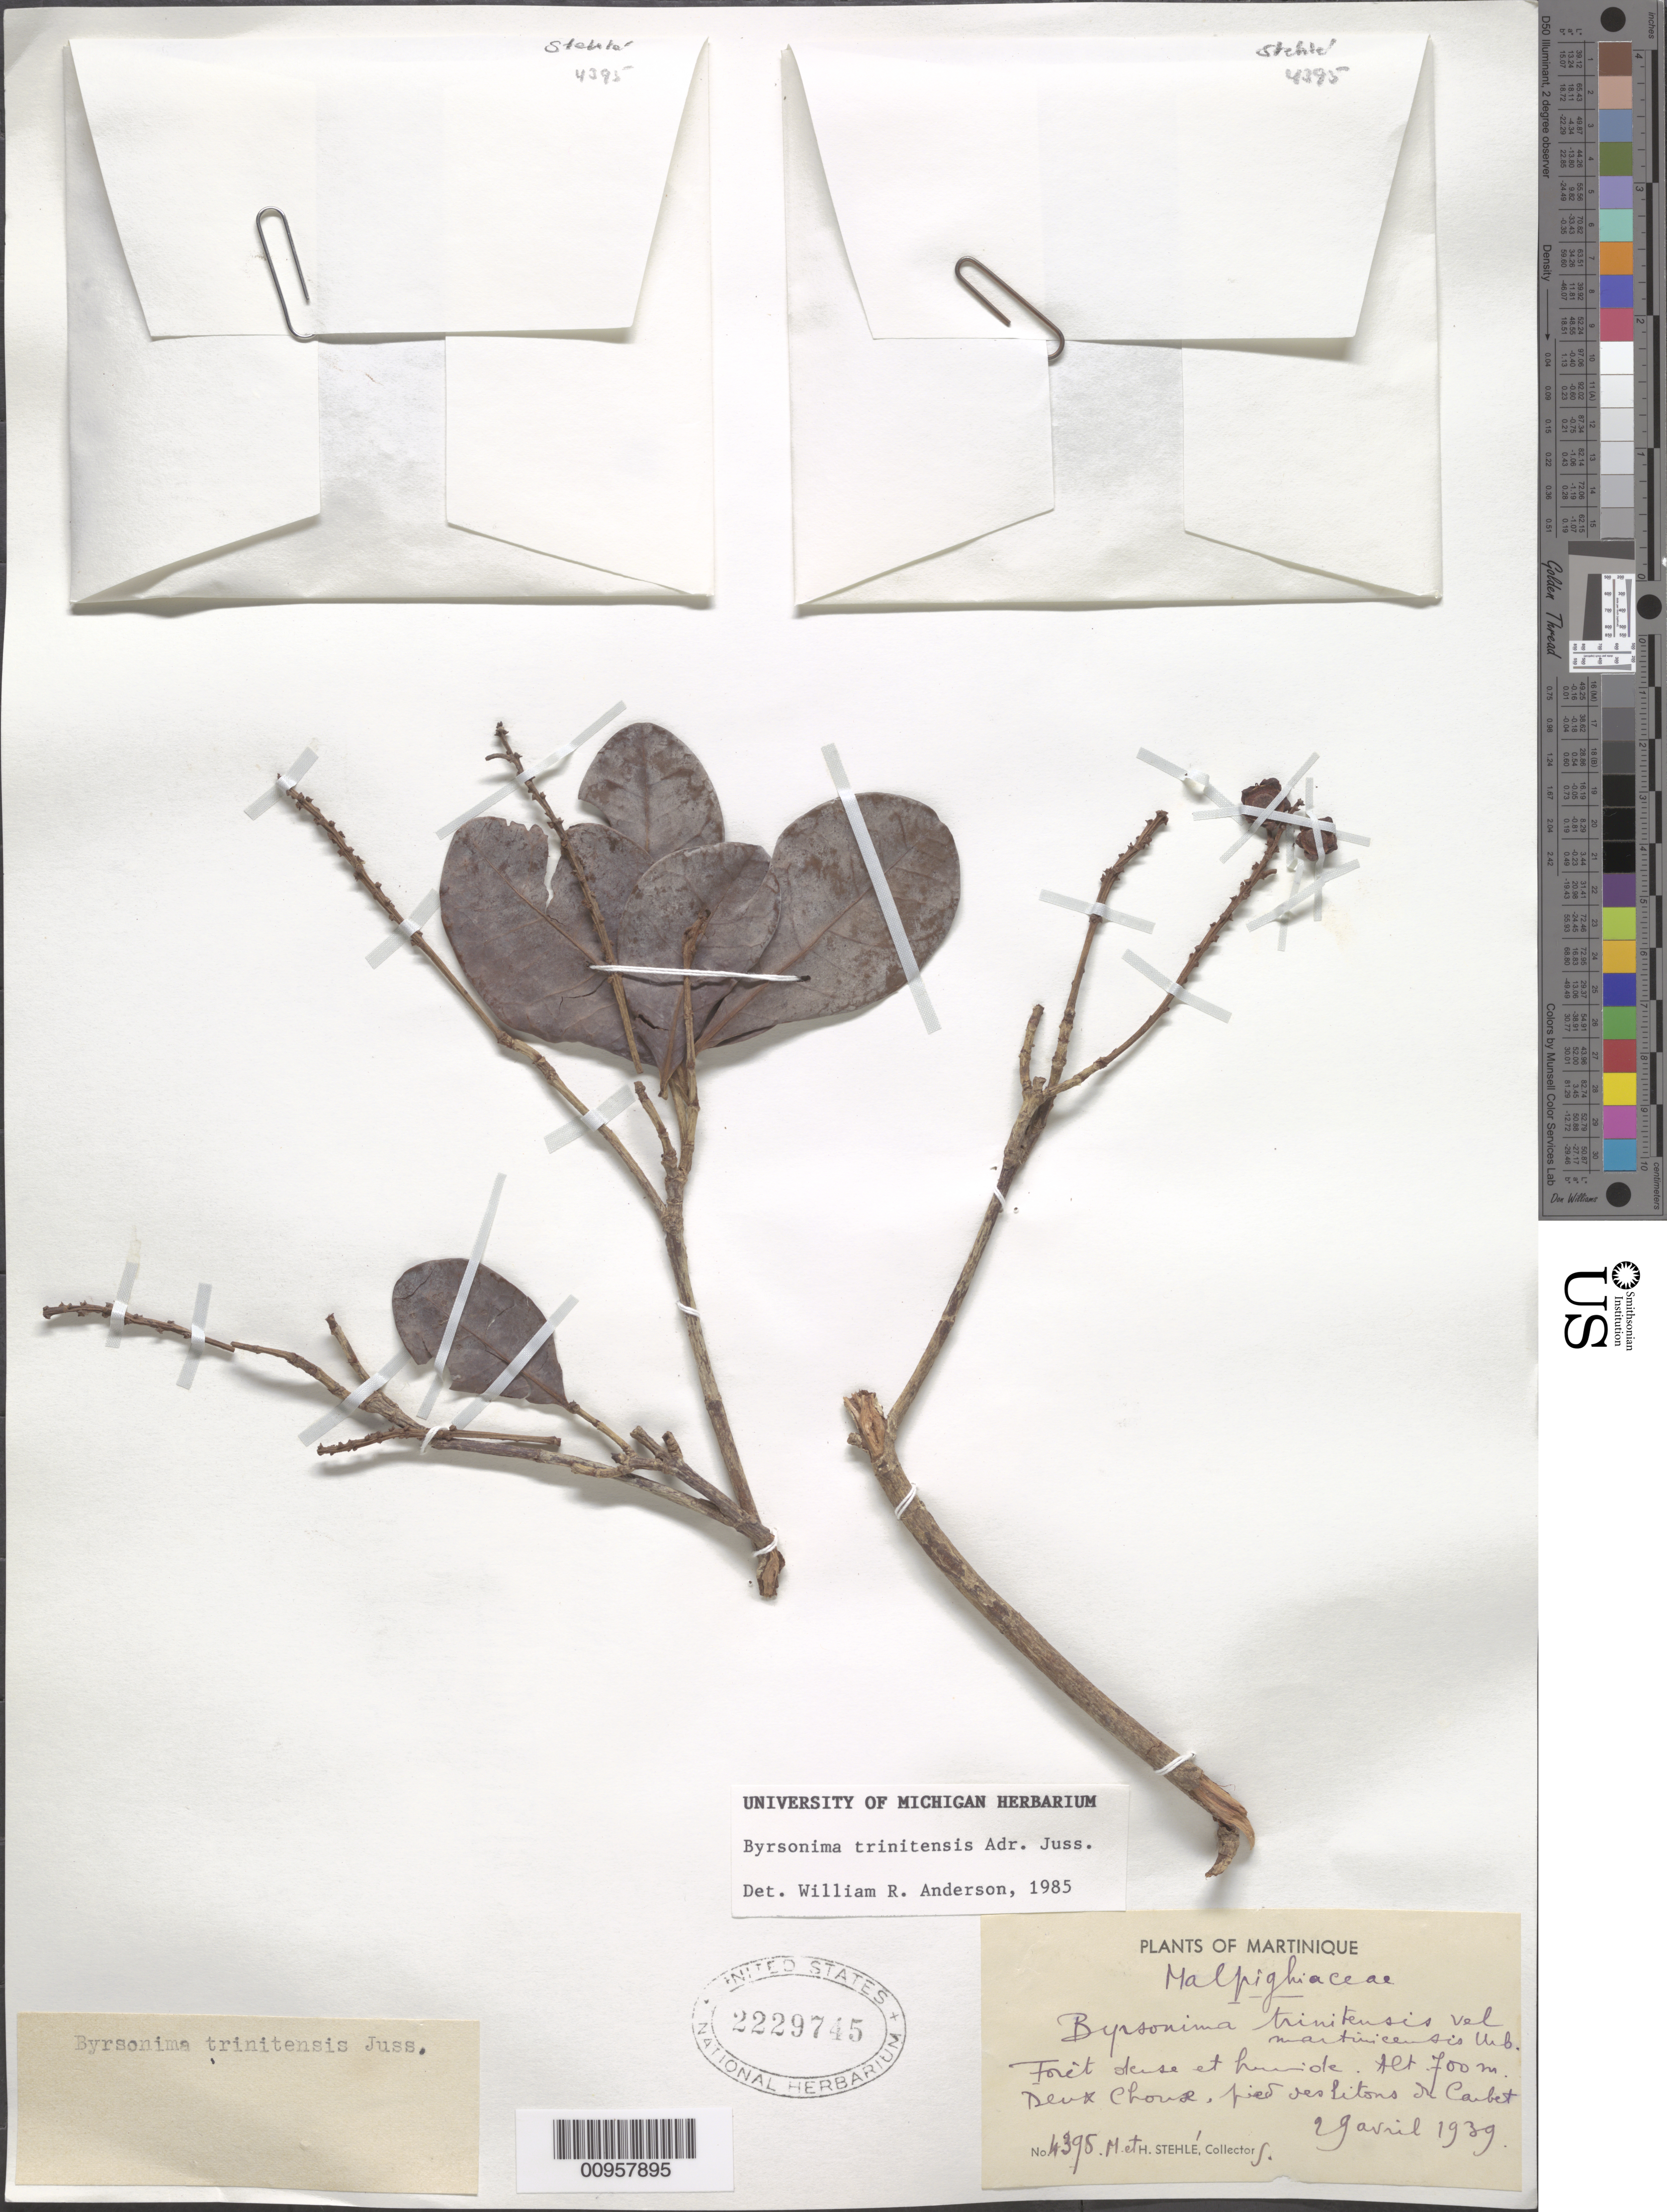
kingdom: Plantae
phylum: Tracheophyta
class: Magnoliopsida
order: Malpighiales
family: Malpighiaceae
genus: Byrsonima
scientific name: Byrsonima trinitensis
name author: A. Juss.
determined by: Anderson, W. R., (MICH), University of Michigan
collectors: H. Stehlé & M. Stehlé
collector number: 4395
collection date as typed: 29 Apr 1939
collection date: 1939-04-29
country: Martinique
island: Martinique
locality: Deux Choux, pied des Pitons du Carbet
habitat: Forêt dense et humide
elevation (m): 700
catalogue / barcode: US 2229745